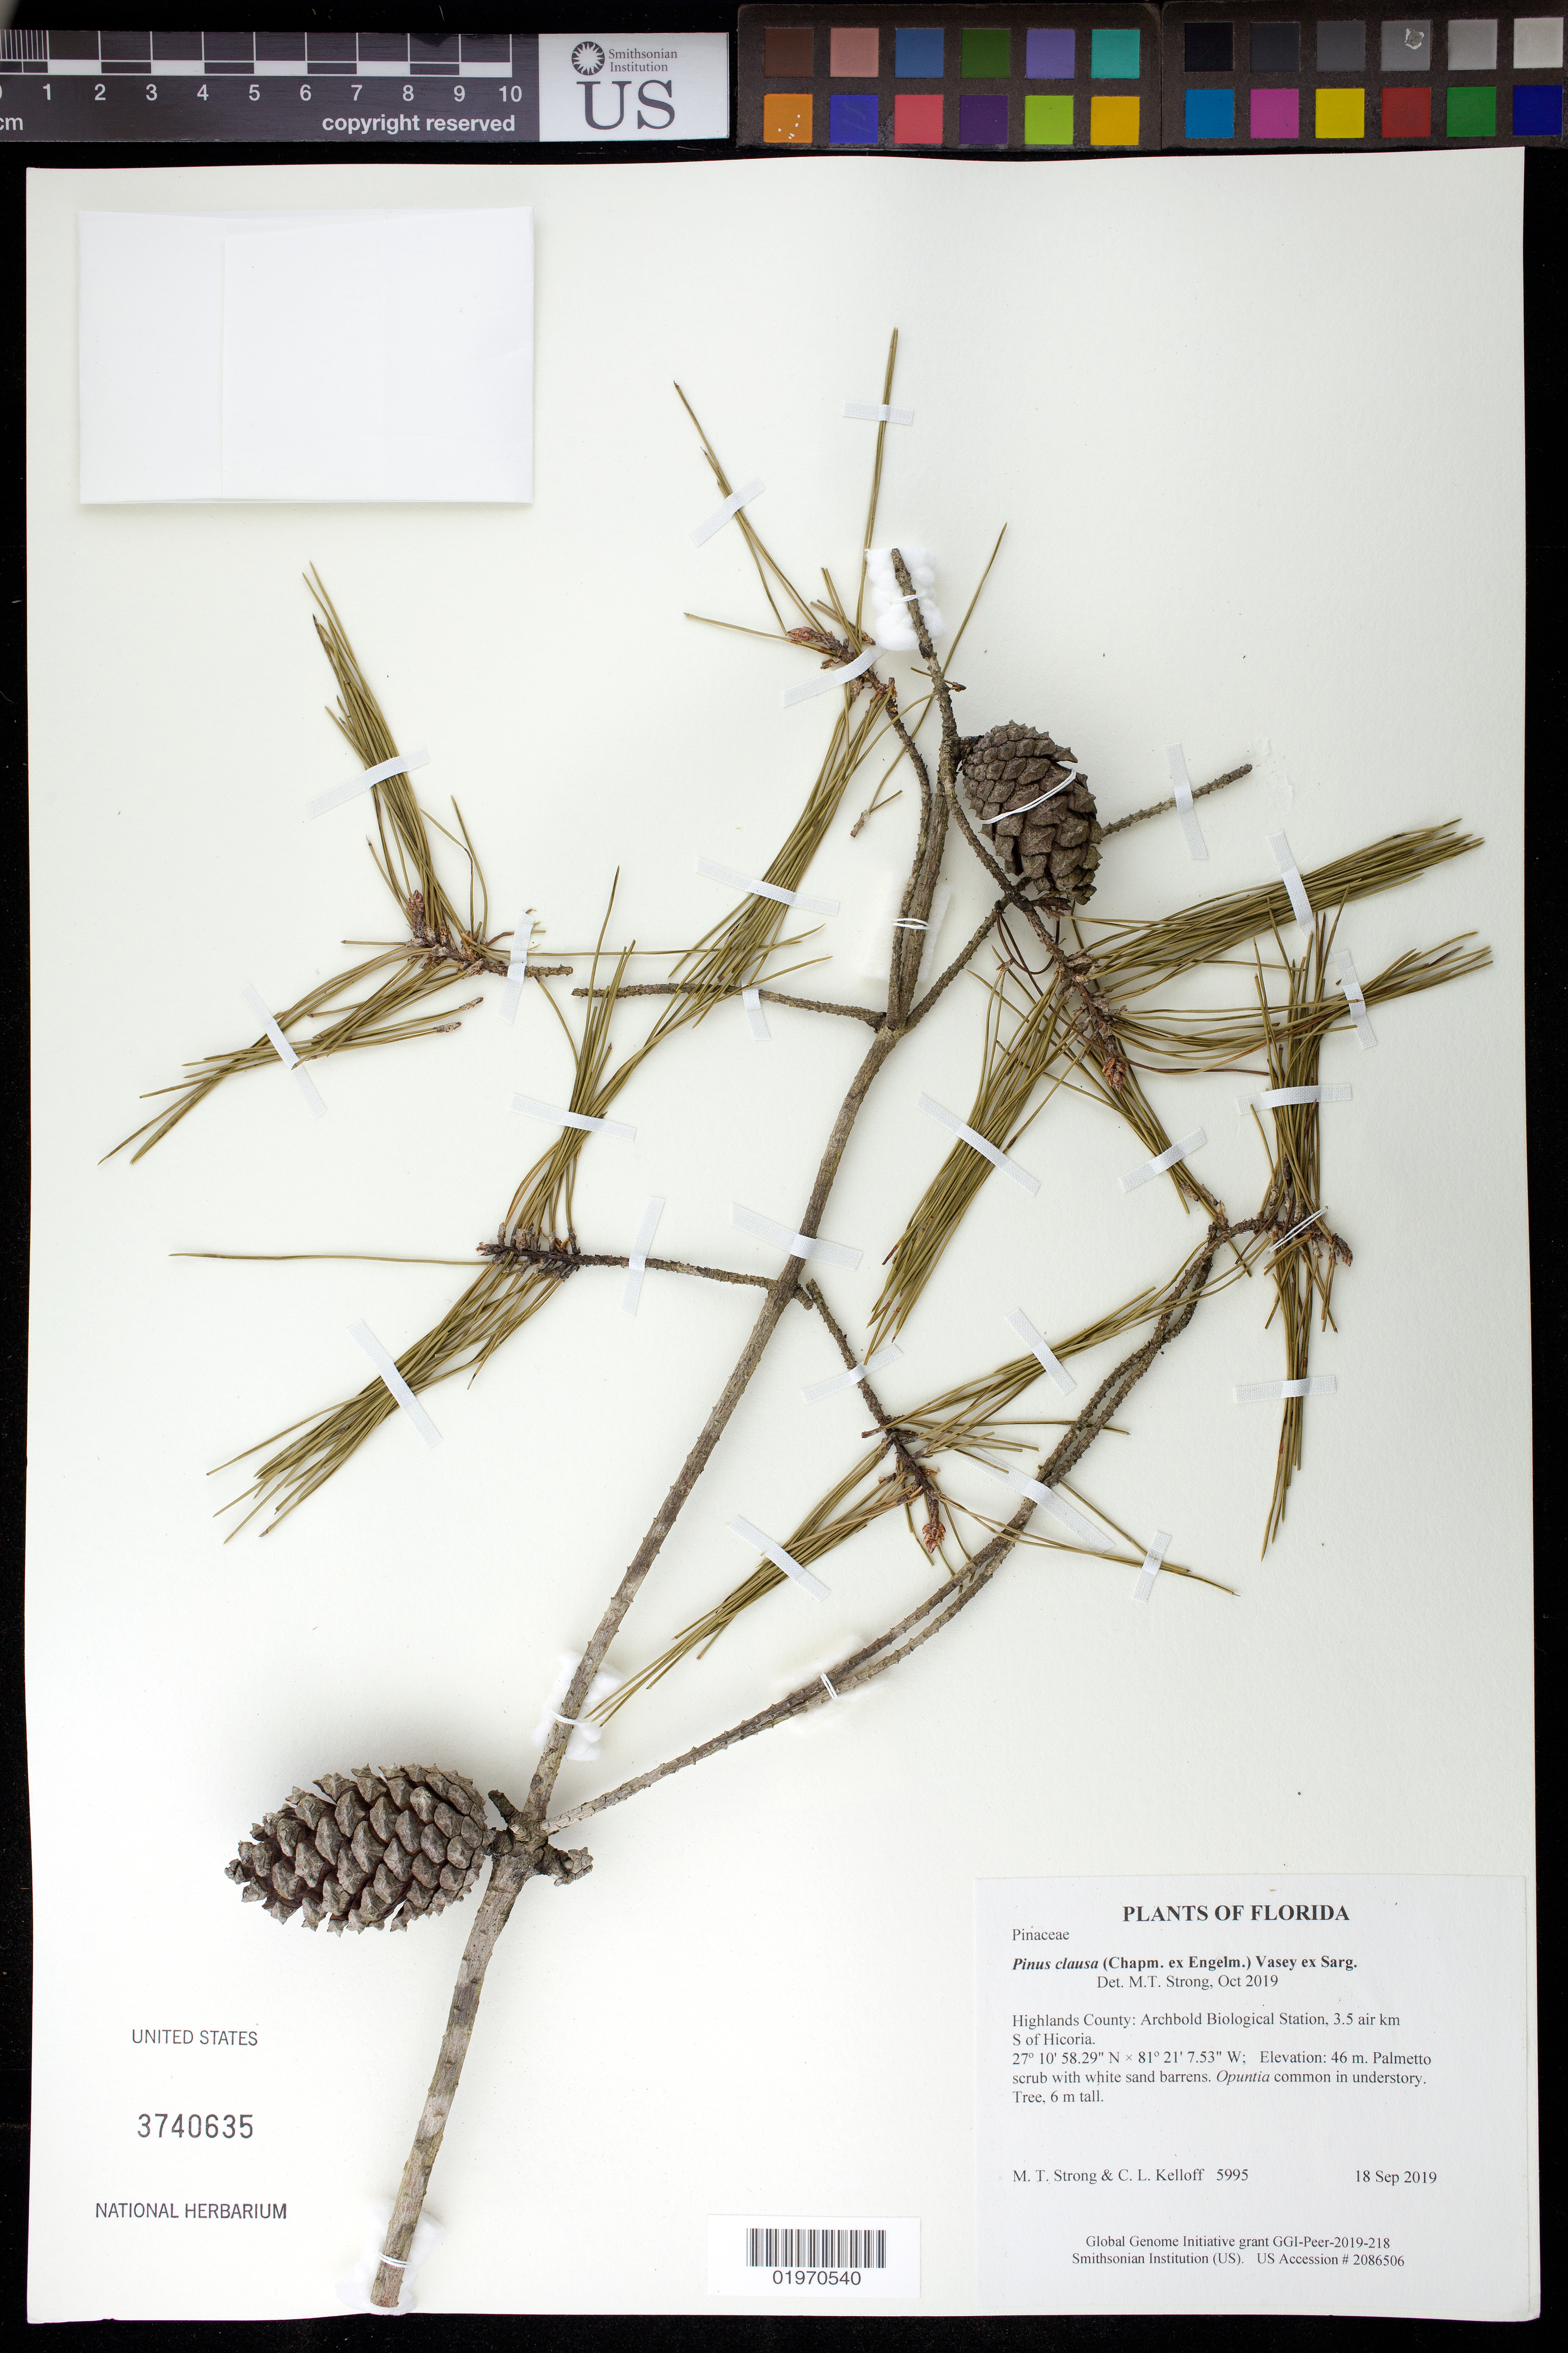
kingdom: Plantae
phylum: Tracheophyta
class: Pinopsida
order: Pinales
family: Pinaceae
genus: Pinus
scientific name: Pinus clausa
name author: (Chapm. ex Engelm.) Vasey ex Sarg.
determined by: Strong, Mark T., (BOT), Smithsonian Institution - National Museum of Natural History (UNITED STATES)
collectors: M. T. Strong & C. L. Kelloff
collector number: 5995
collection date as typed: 18 Sep 2019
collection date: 2019-09-18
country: United States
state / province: Florida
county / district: Highlands County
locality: Archbold Biological Station, 3.5 air km S of Hicoria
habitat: Palmetto scrub with white sand barrens. Opuntia common in understory.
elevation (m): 46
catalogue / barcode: US 3740635